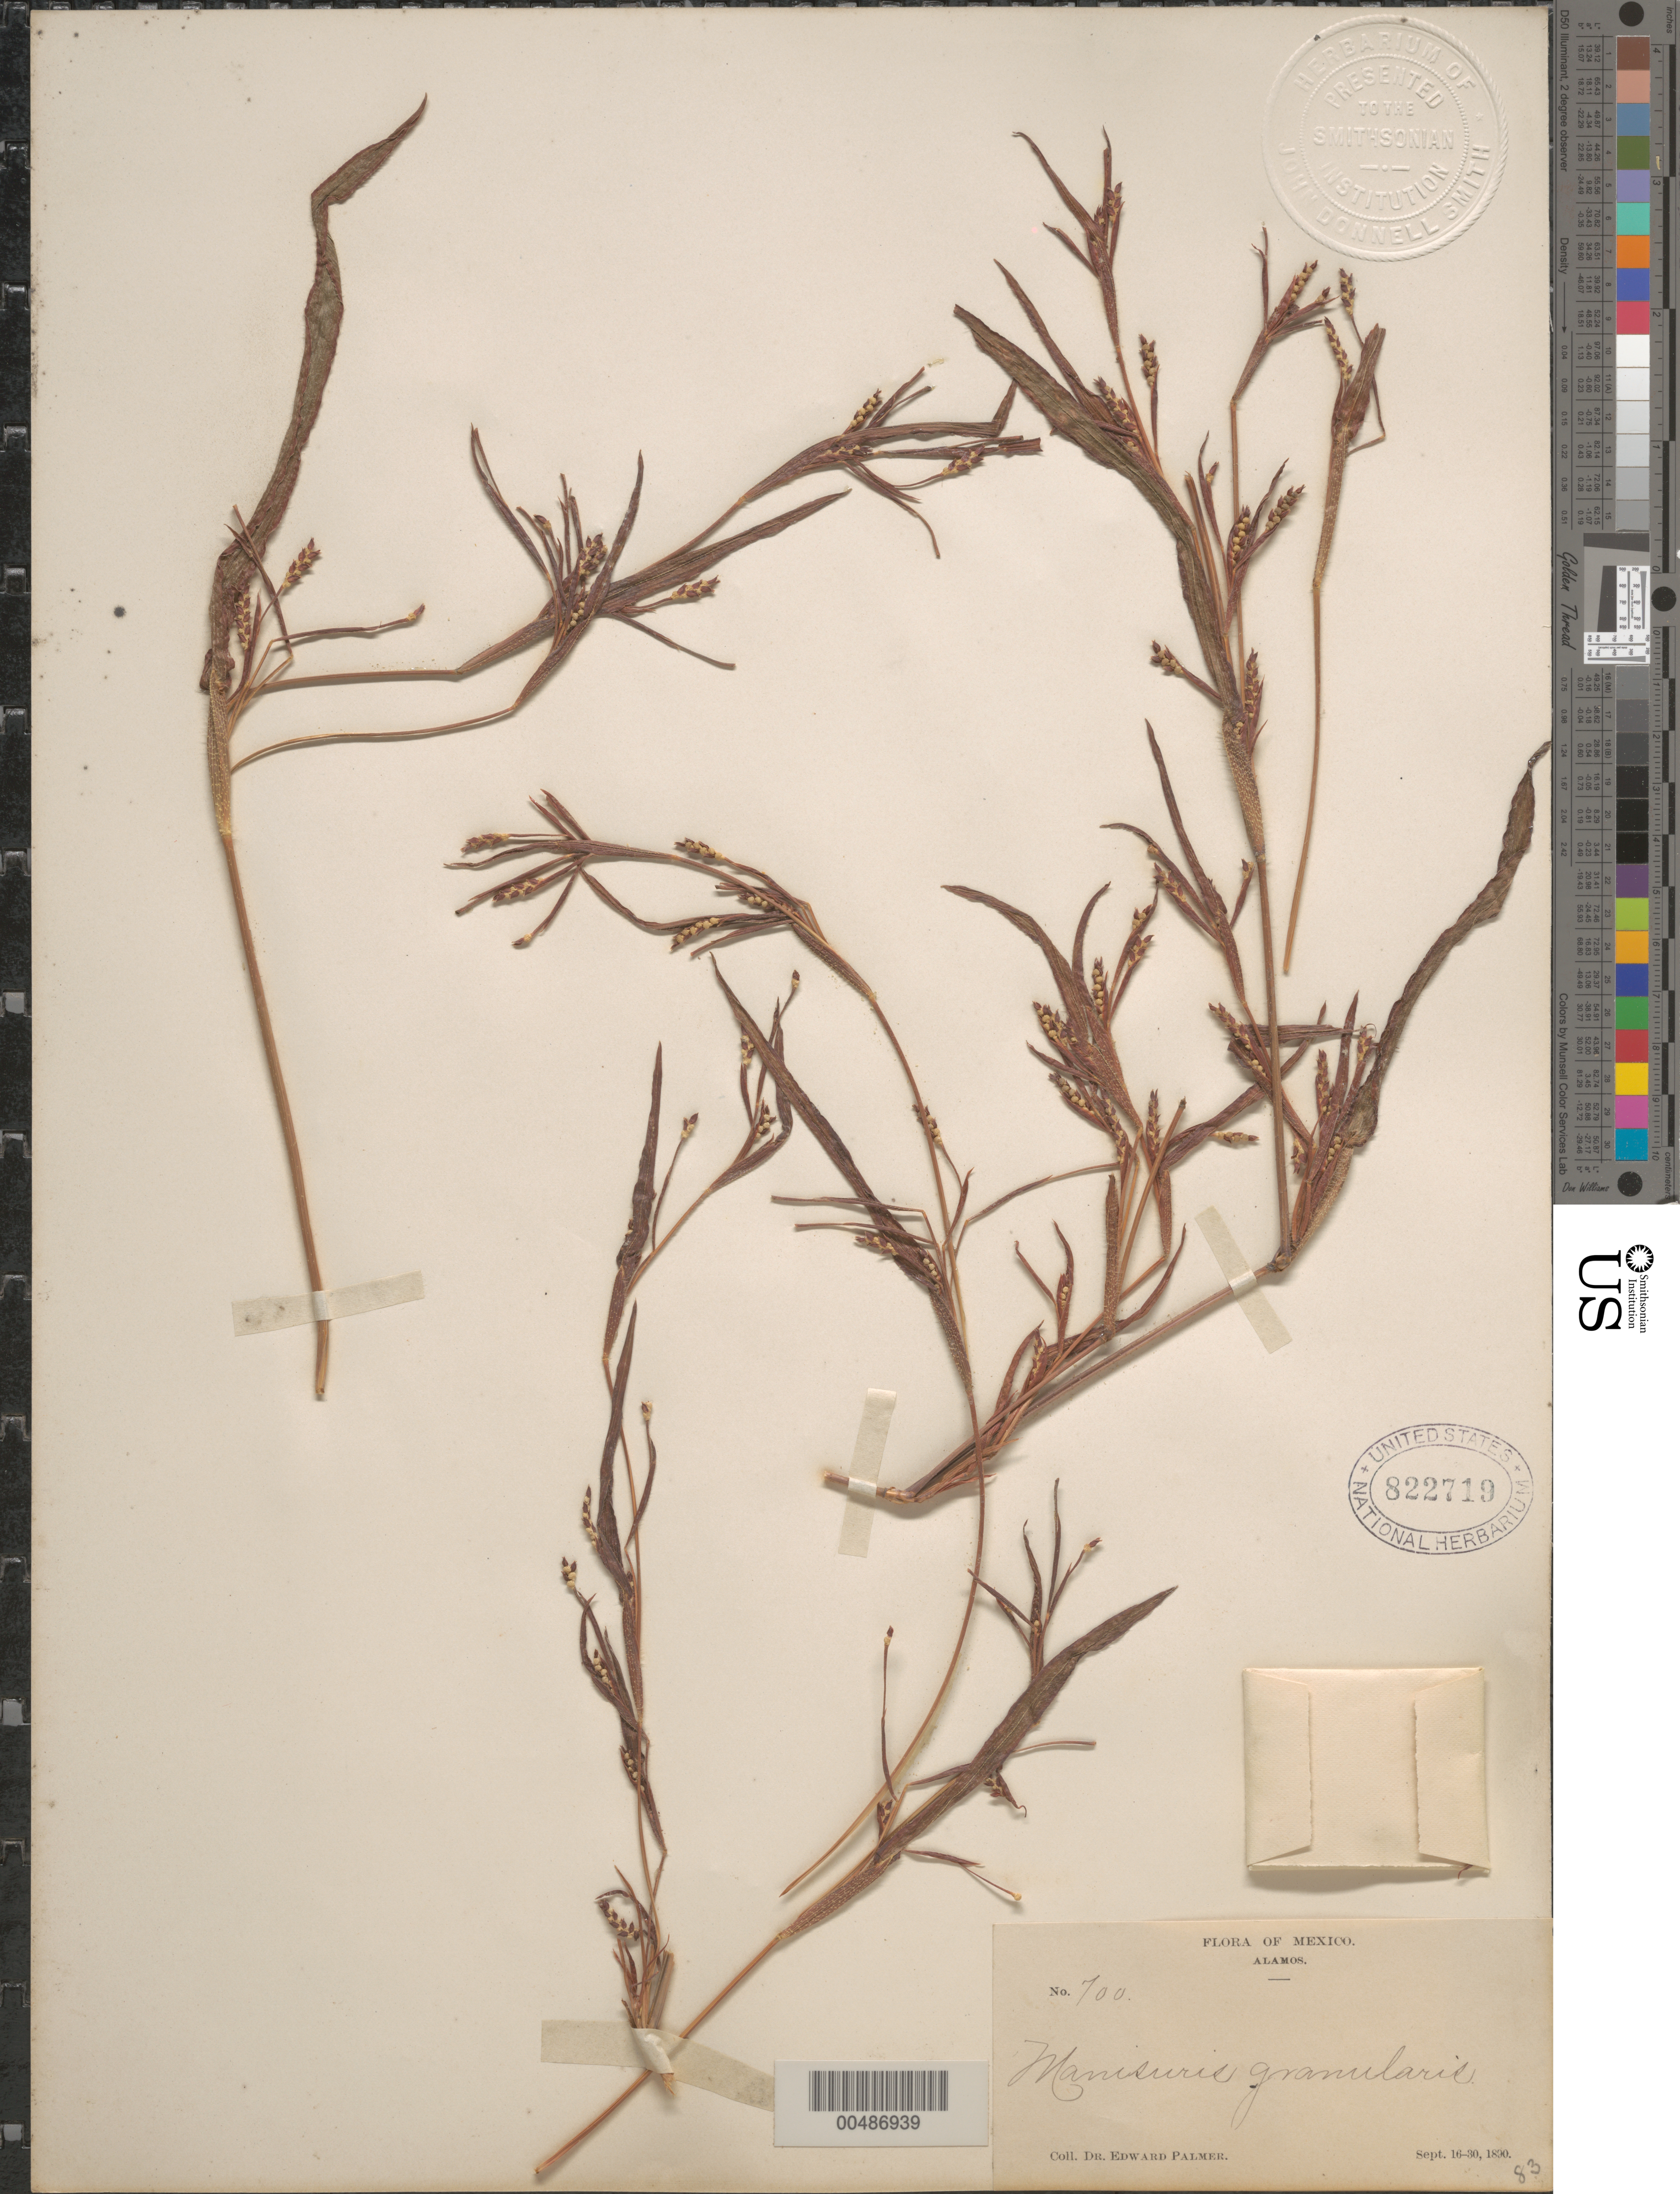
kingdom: Plantae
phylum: Tracheophyta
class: Liliopsida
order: Poales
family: Poaceae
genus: Hackelochloa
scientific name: Hackelochloa granularis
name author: (L.) Kuntze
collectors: E. Palmer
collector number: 700 (83)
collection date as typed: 16 Sep 1890 to 30 Sep 1890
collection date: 1890-09-16/1890-09-30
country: Mexico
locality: Alamos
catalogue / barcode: US 822719